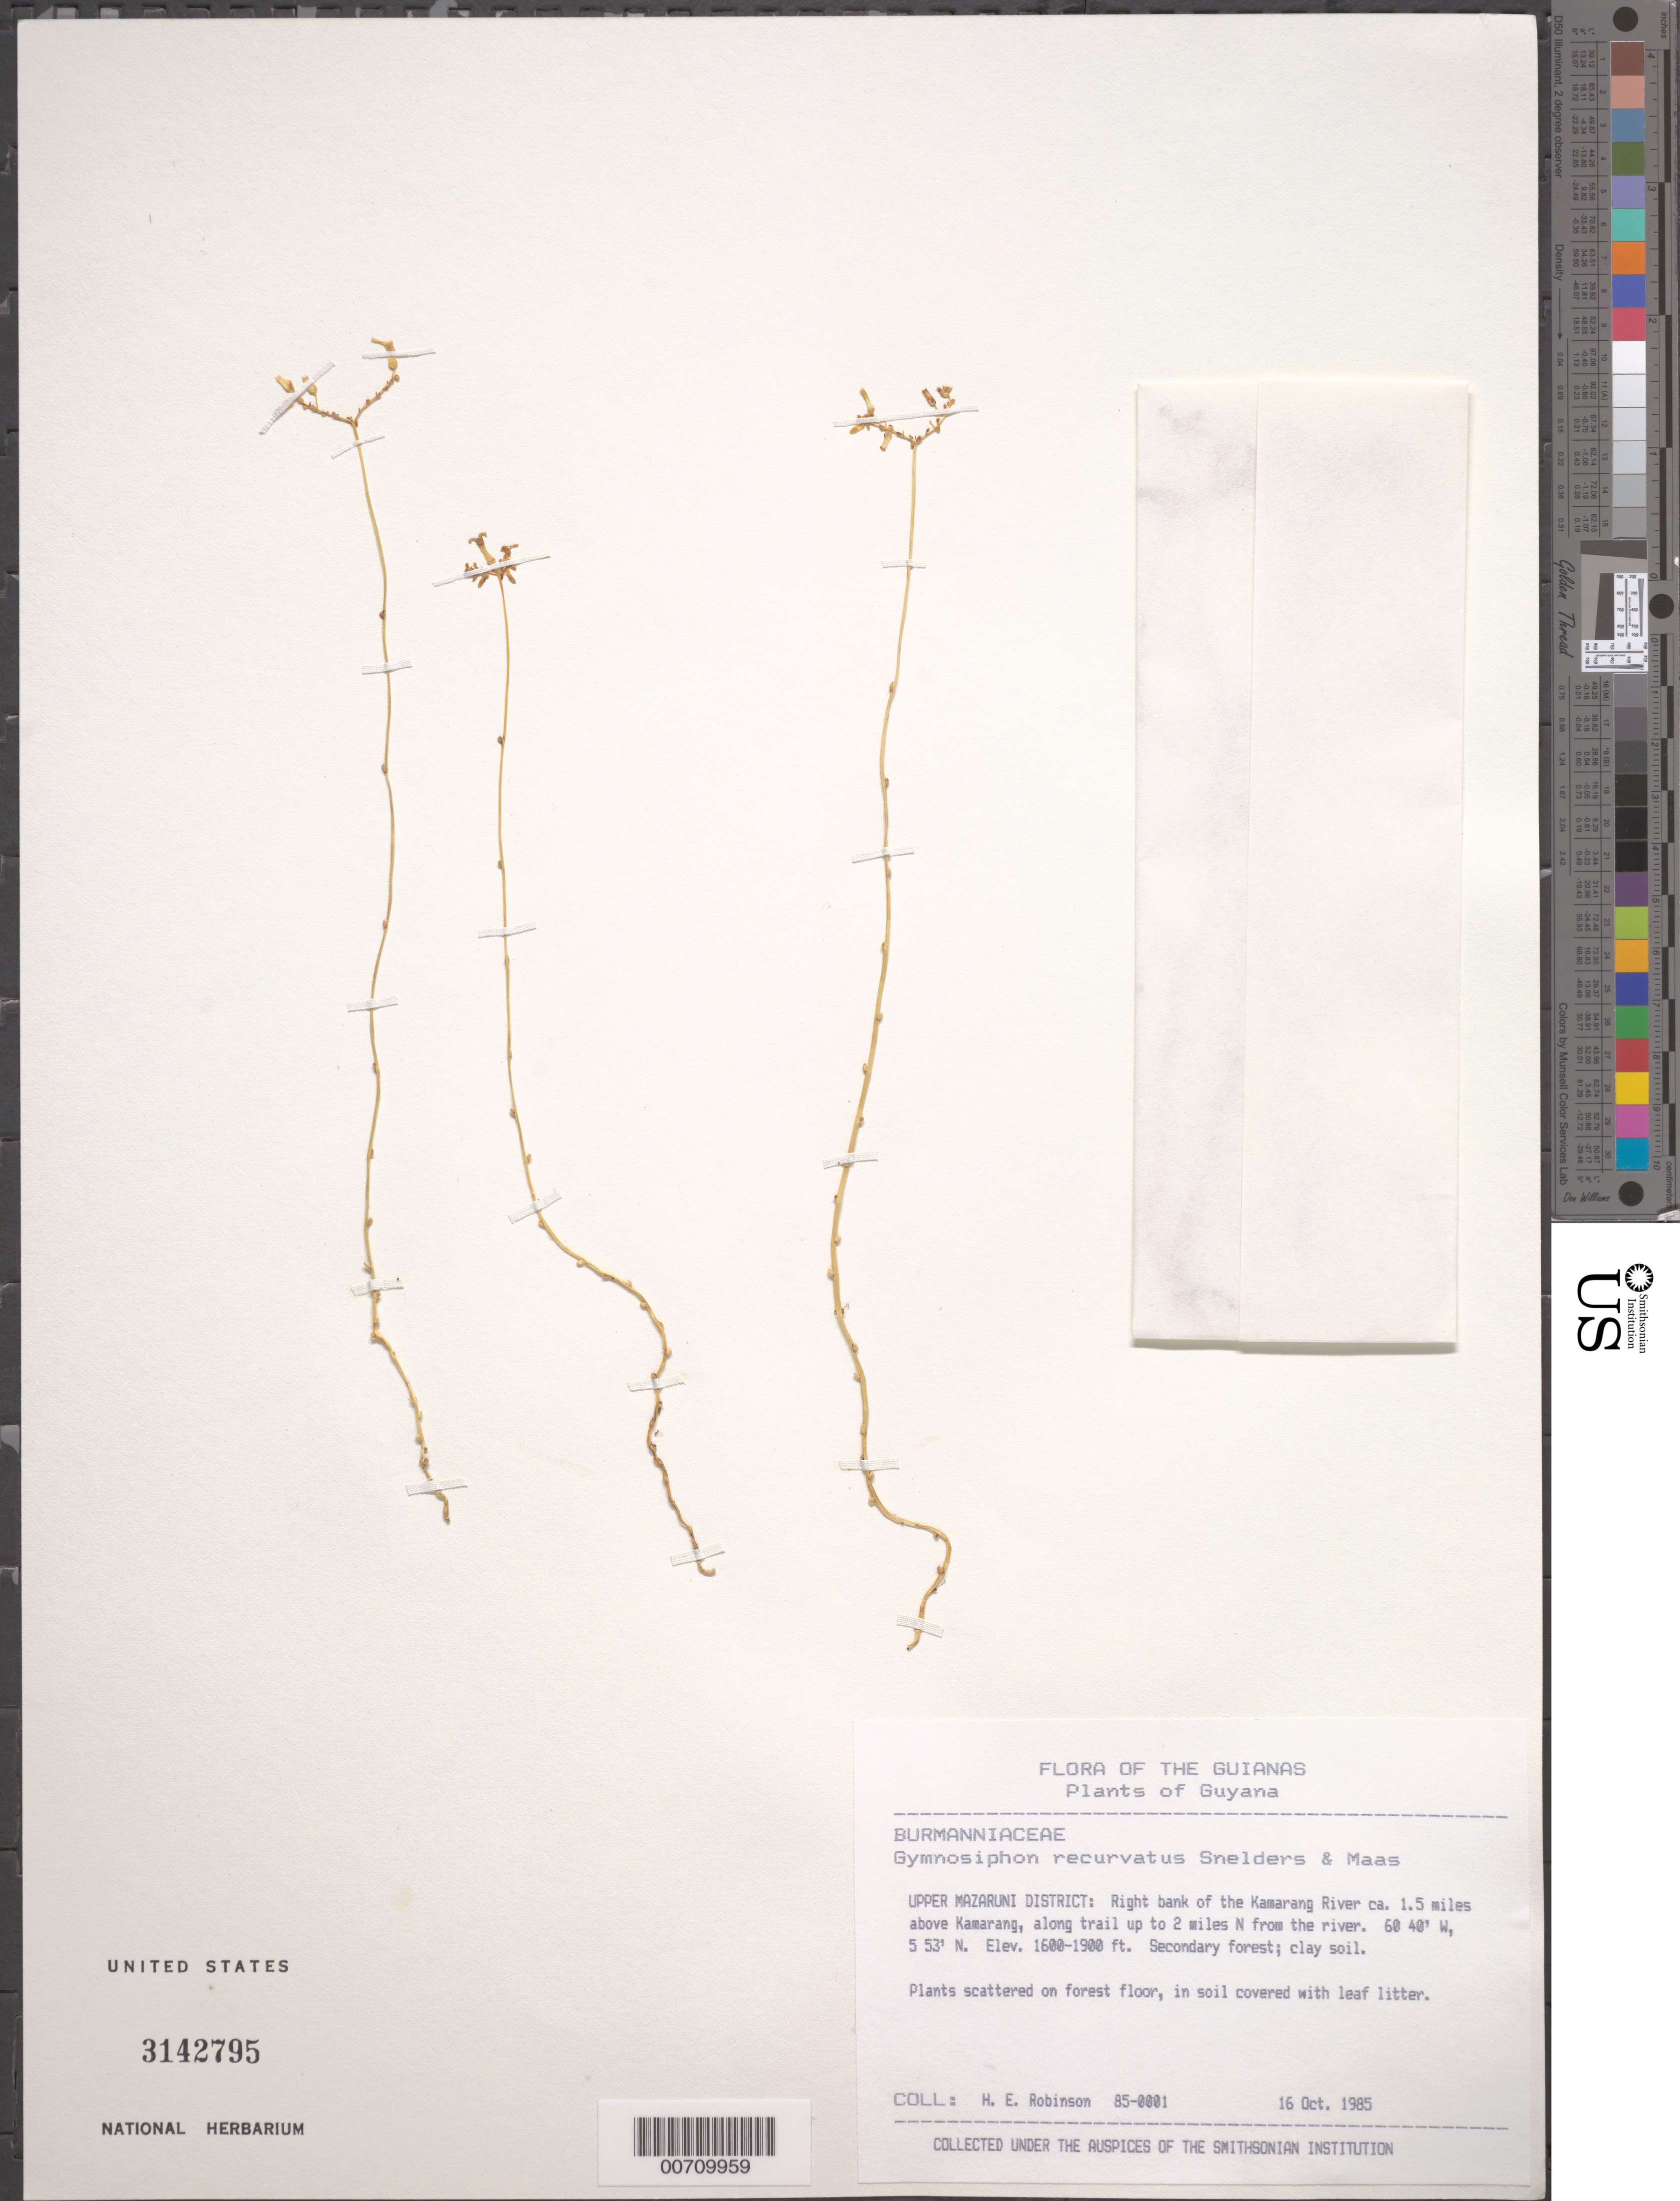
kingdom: Plantae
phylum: Tracheophyta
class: Liliopsida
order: Dioscoreales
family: Burmanniaceae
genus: Gymnosiphon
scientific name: Gymnosiphon recurvatus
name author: Snelders & Maas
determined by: Robinson, Harold E., (US)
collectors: H. Robinson & D. B. Lellinger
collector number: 850001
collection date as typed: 16 October 1985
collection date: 1985-10-16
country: Guyana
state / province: Cuyuni-Mazaruni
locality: Up to 2.4 km N of right bank of Kamarang R; ca. 3.2 km above Kamarang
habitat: Secondary forest, clay soil covered with leaf litter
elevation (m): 488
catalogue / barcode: US 3142795